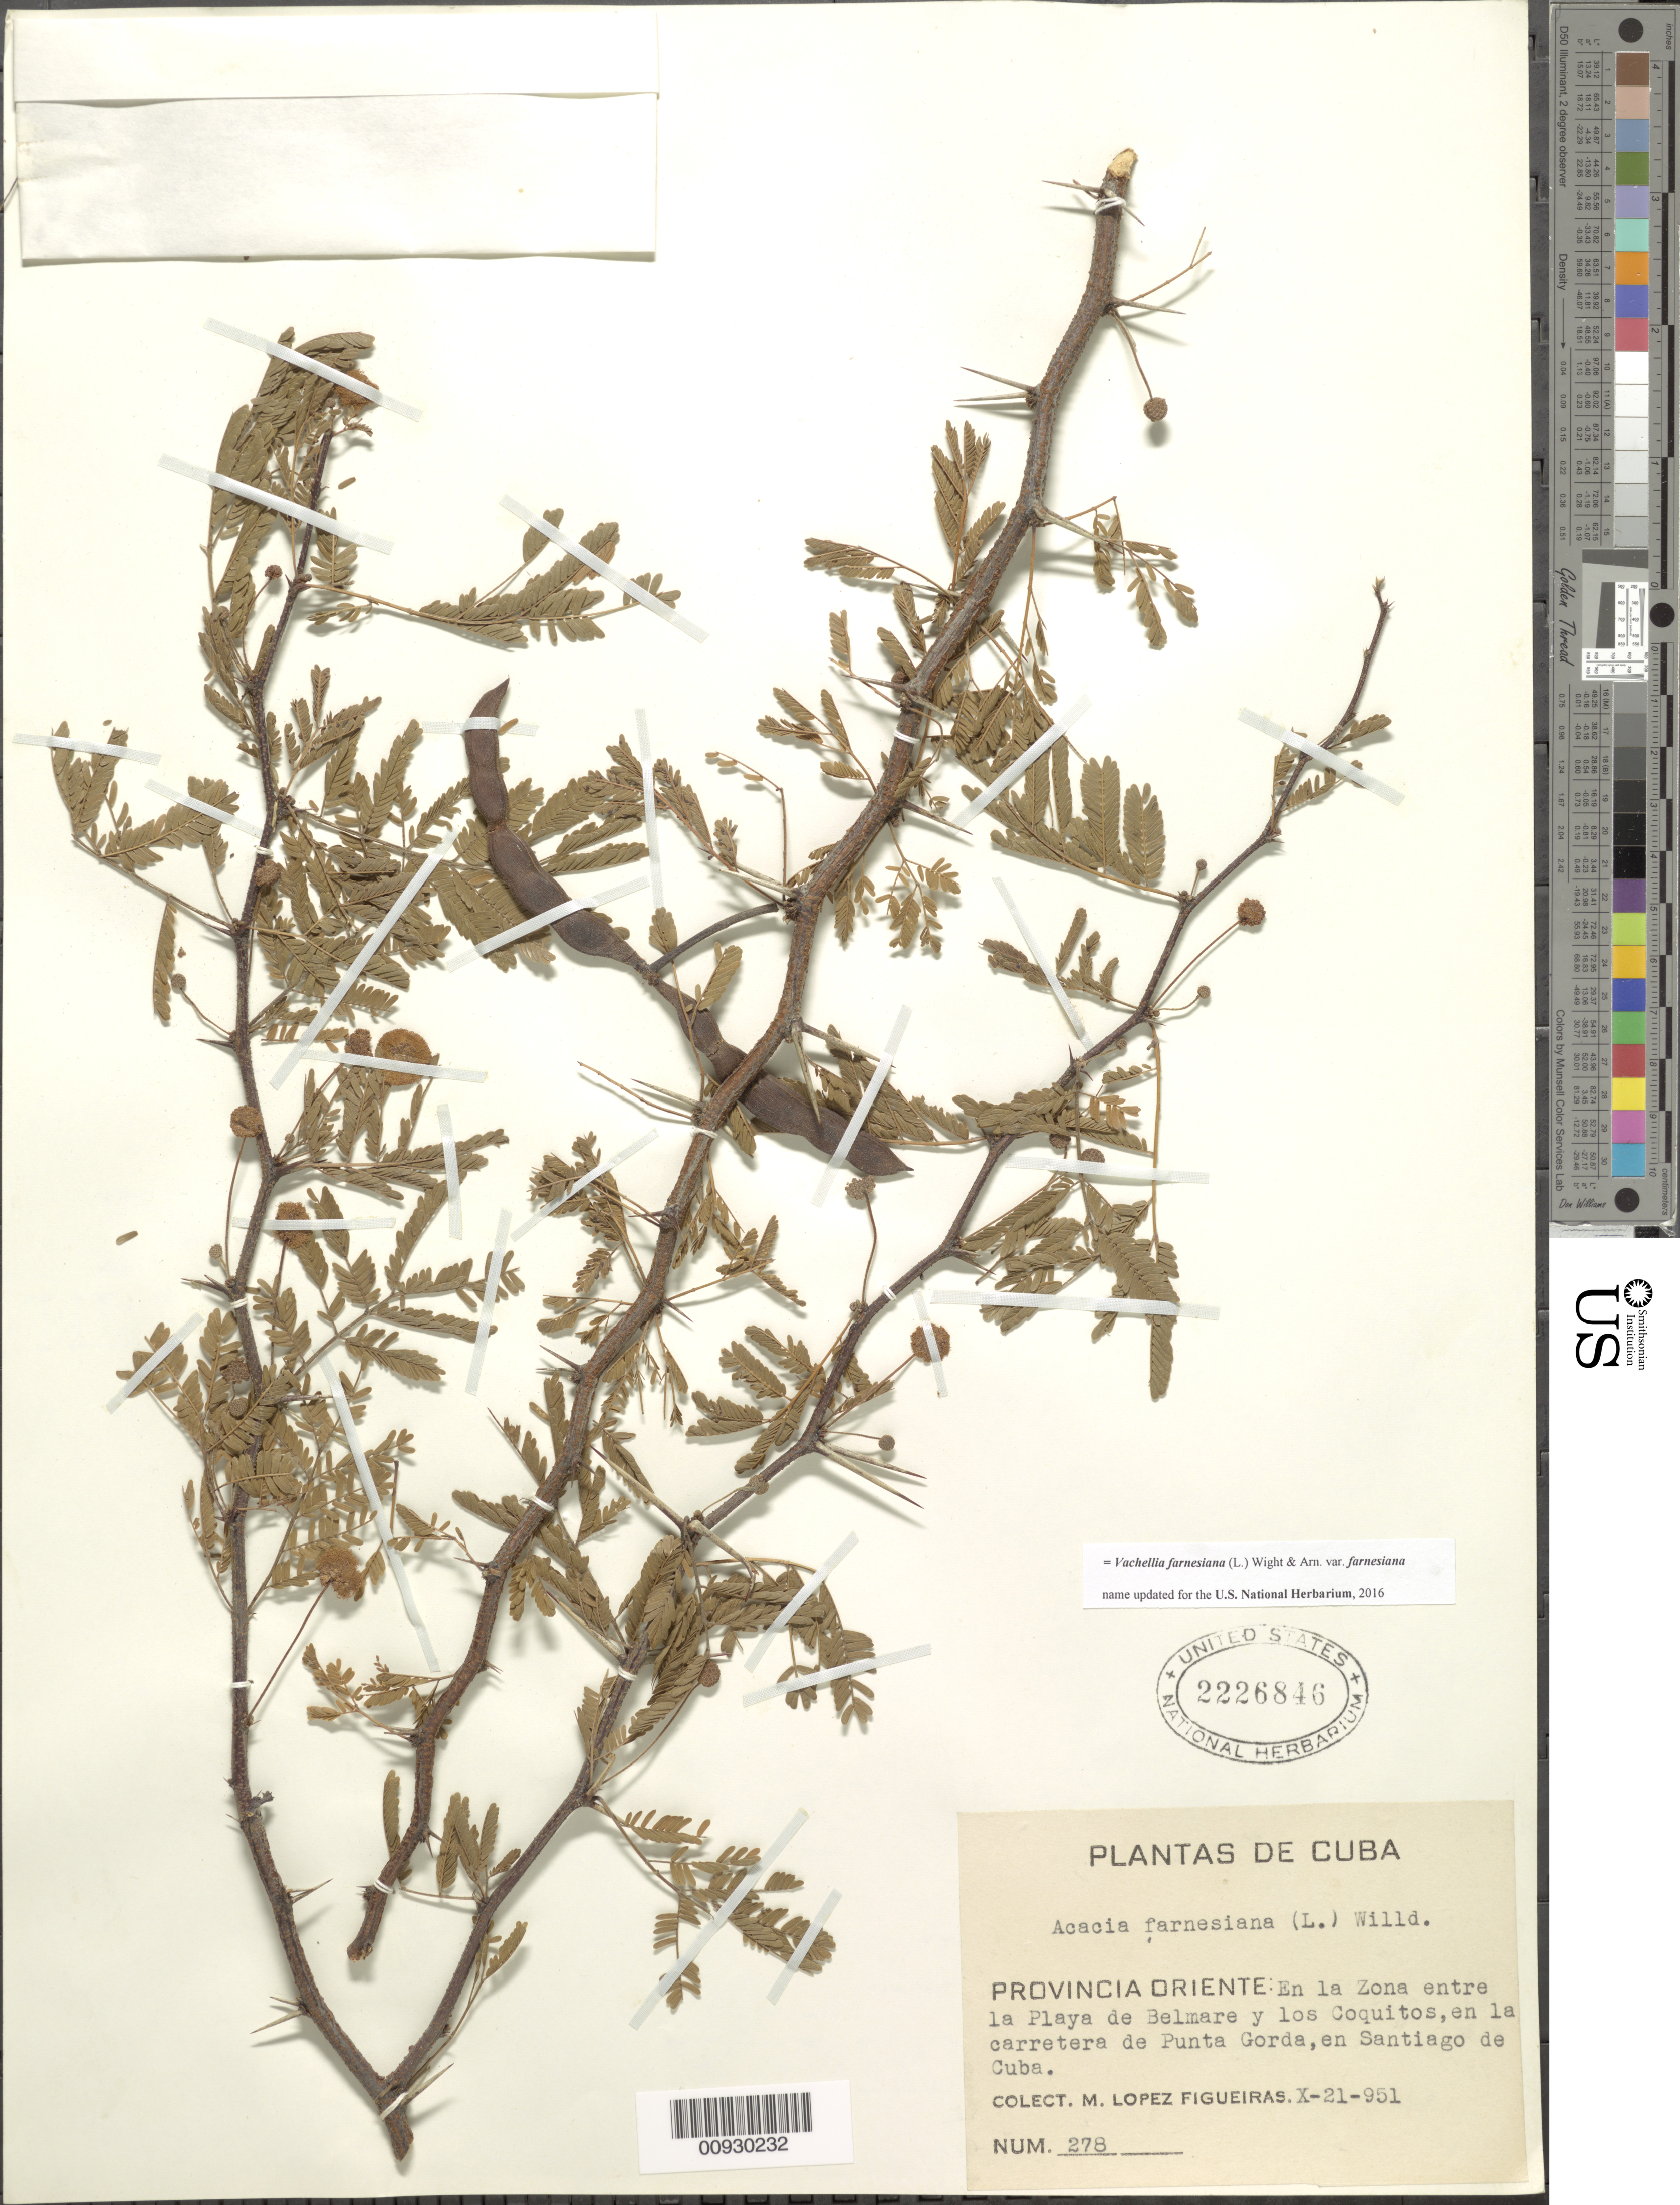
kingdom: Plantae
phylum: Tracheophyta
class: Magnoliopsida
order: Fabales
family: Fabaceae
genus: Vachellia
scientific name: Vachellia farnesiana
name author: (L.) Wight & Arn.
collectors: M. López Figueiras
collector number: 278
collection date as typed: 21 Oct 1951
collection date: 1951-10-21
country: Cuba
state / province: Santiago de Cuba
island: Cuba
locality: En la zona entre la playa de Blemare y los Coquitos, en la carretera de Punta Gorda, en Santiago de Cuba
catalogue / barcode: US 2226846